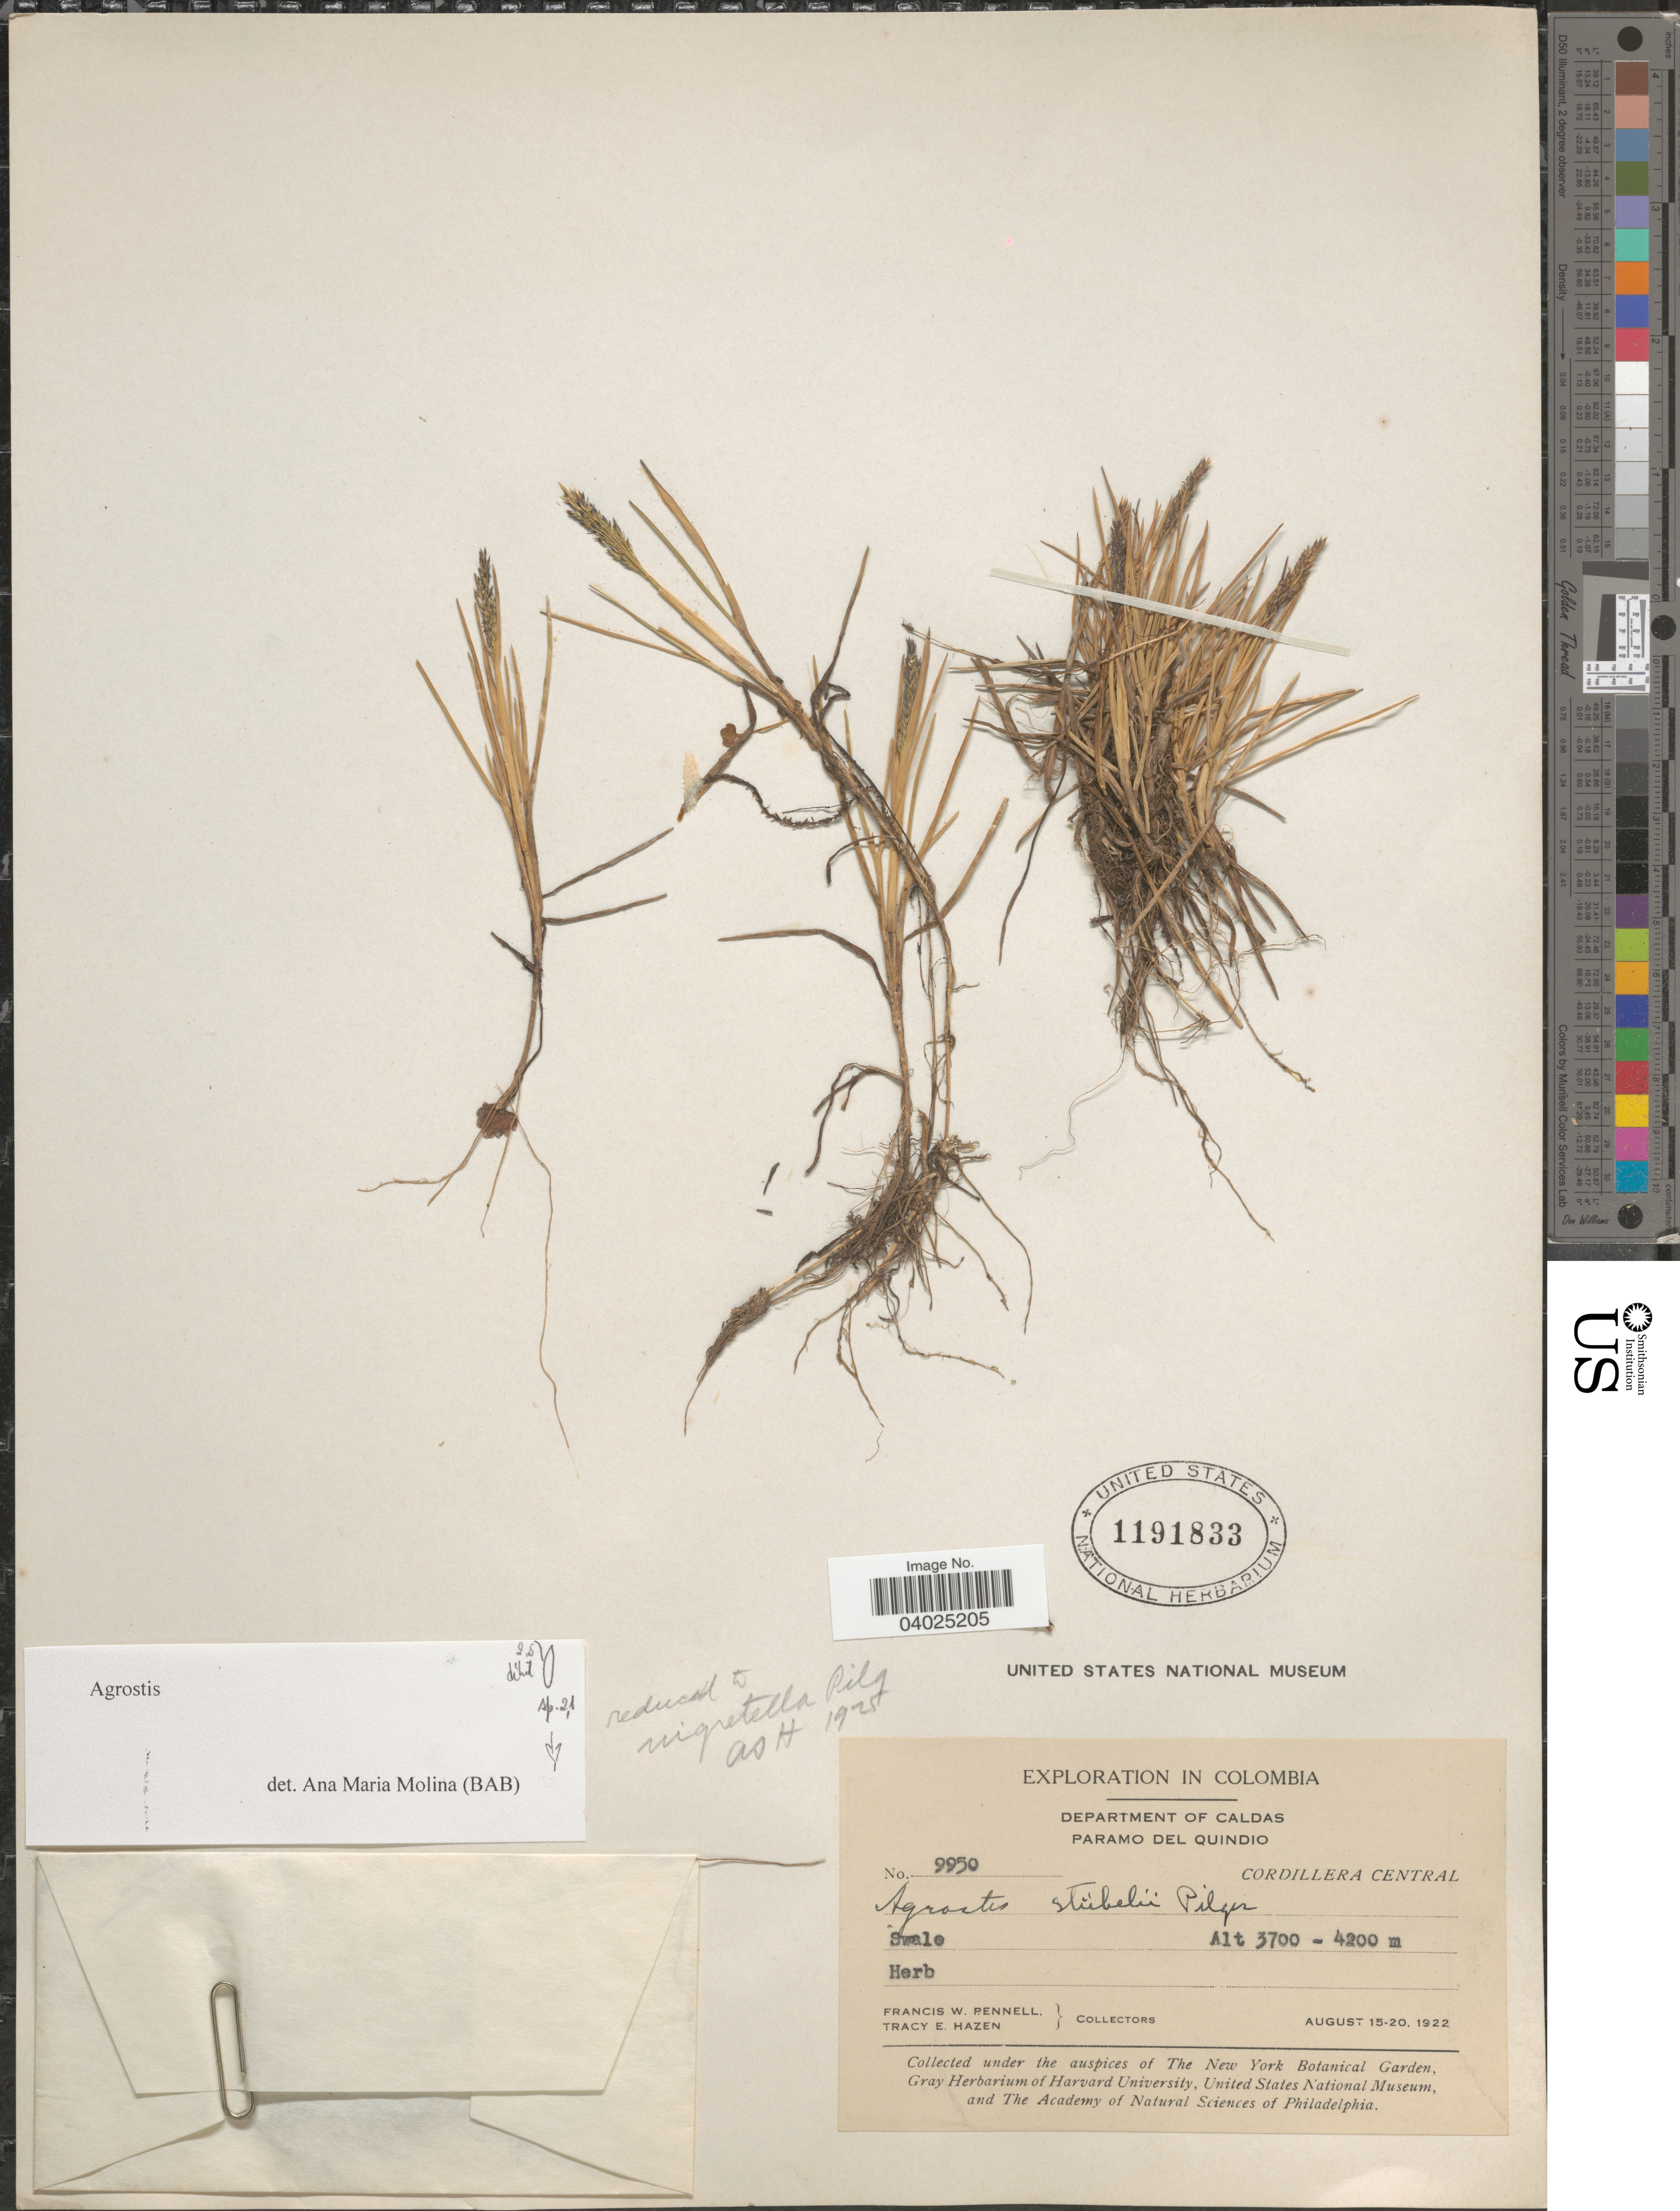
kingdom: Plantae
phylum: Tracheophyta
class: Liliopsida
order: Poales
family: Poaceae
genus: Agrostis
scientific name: Agrostis sp.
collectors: F. W. Pennell & T. E. Hazen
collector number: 9950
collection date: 1922-08-15/1922-08-20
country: Colombia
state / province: Caldas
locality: Department of Caldas. Paramo del Quindio. Cordillera Central.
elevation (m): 3700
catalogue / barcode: US 1191833